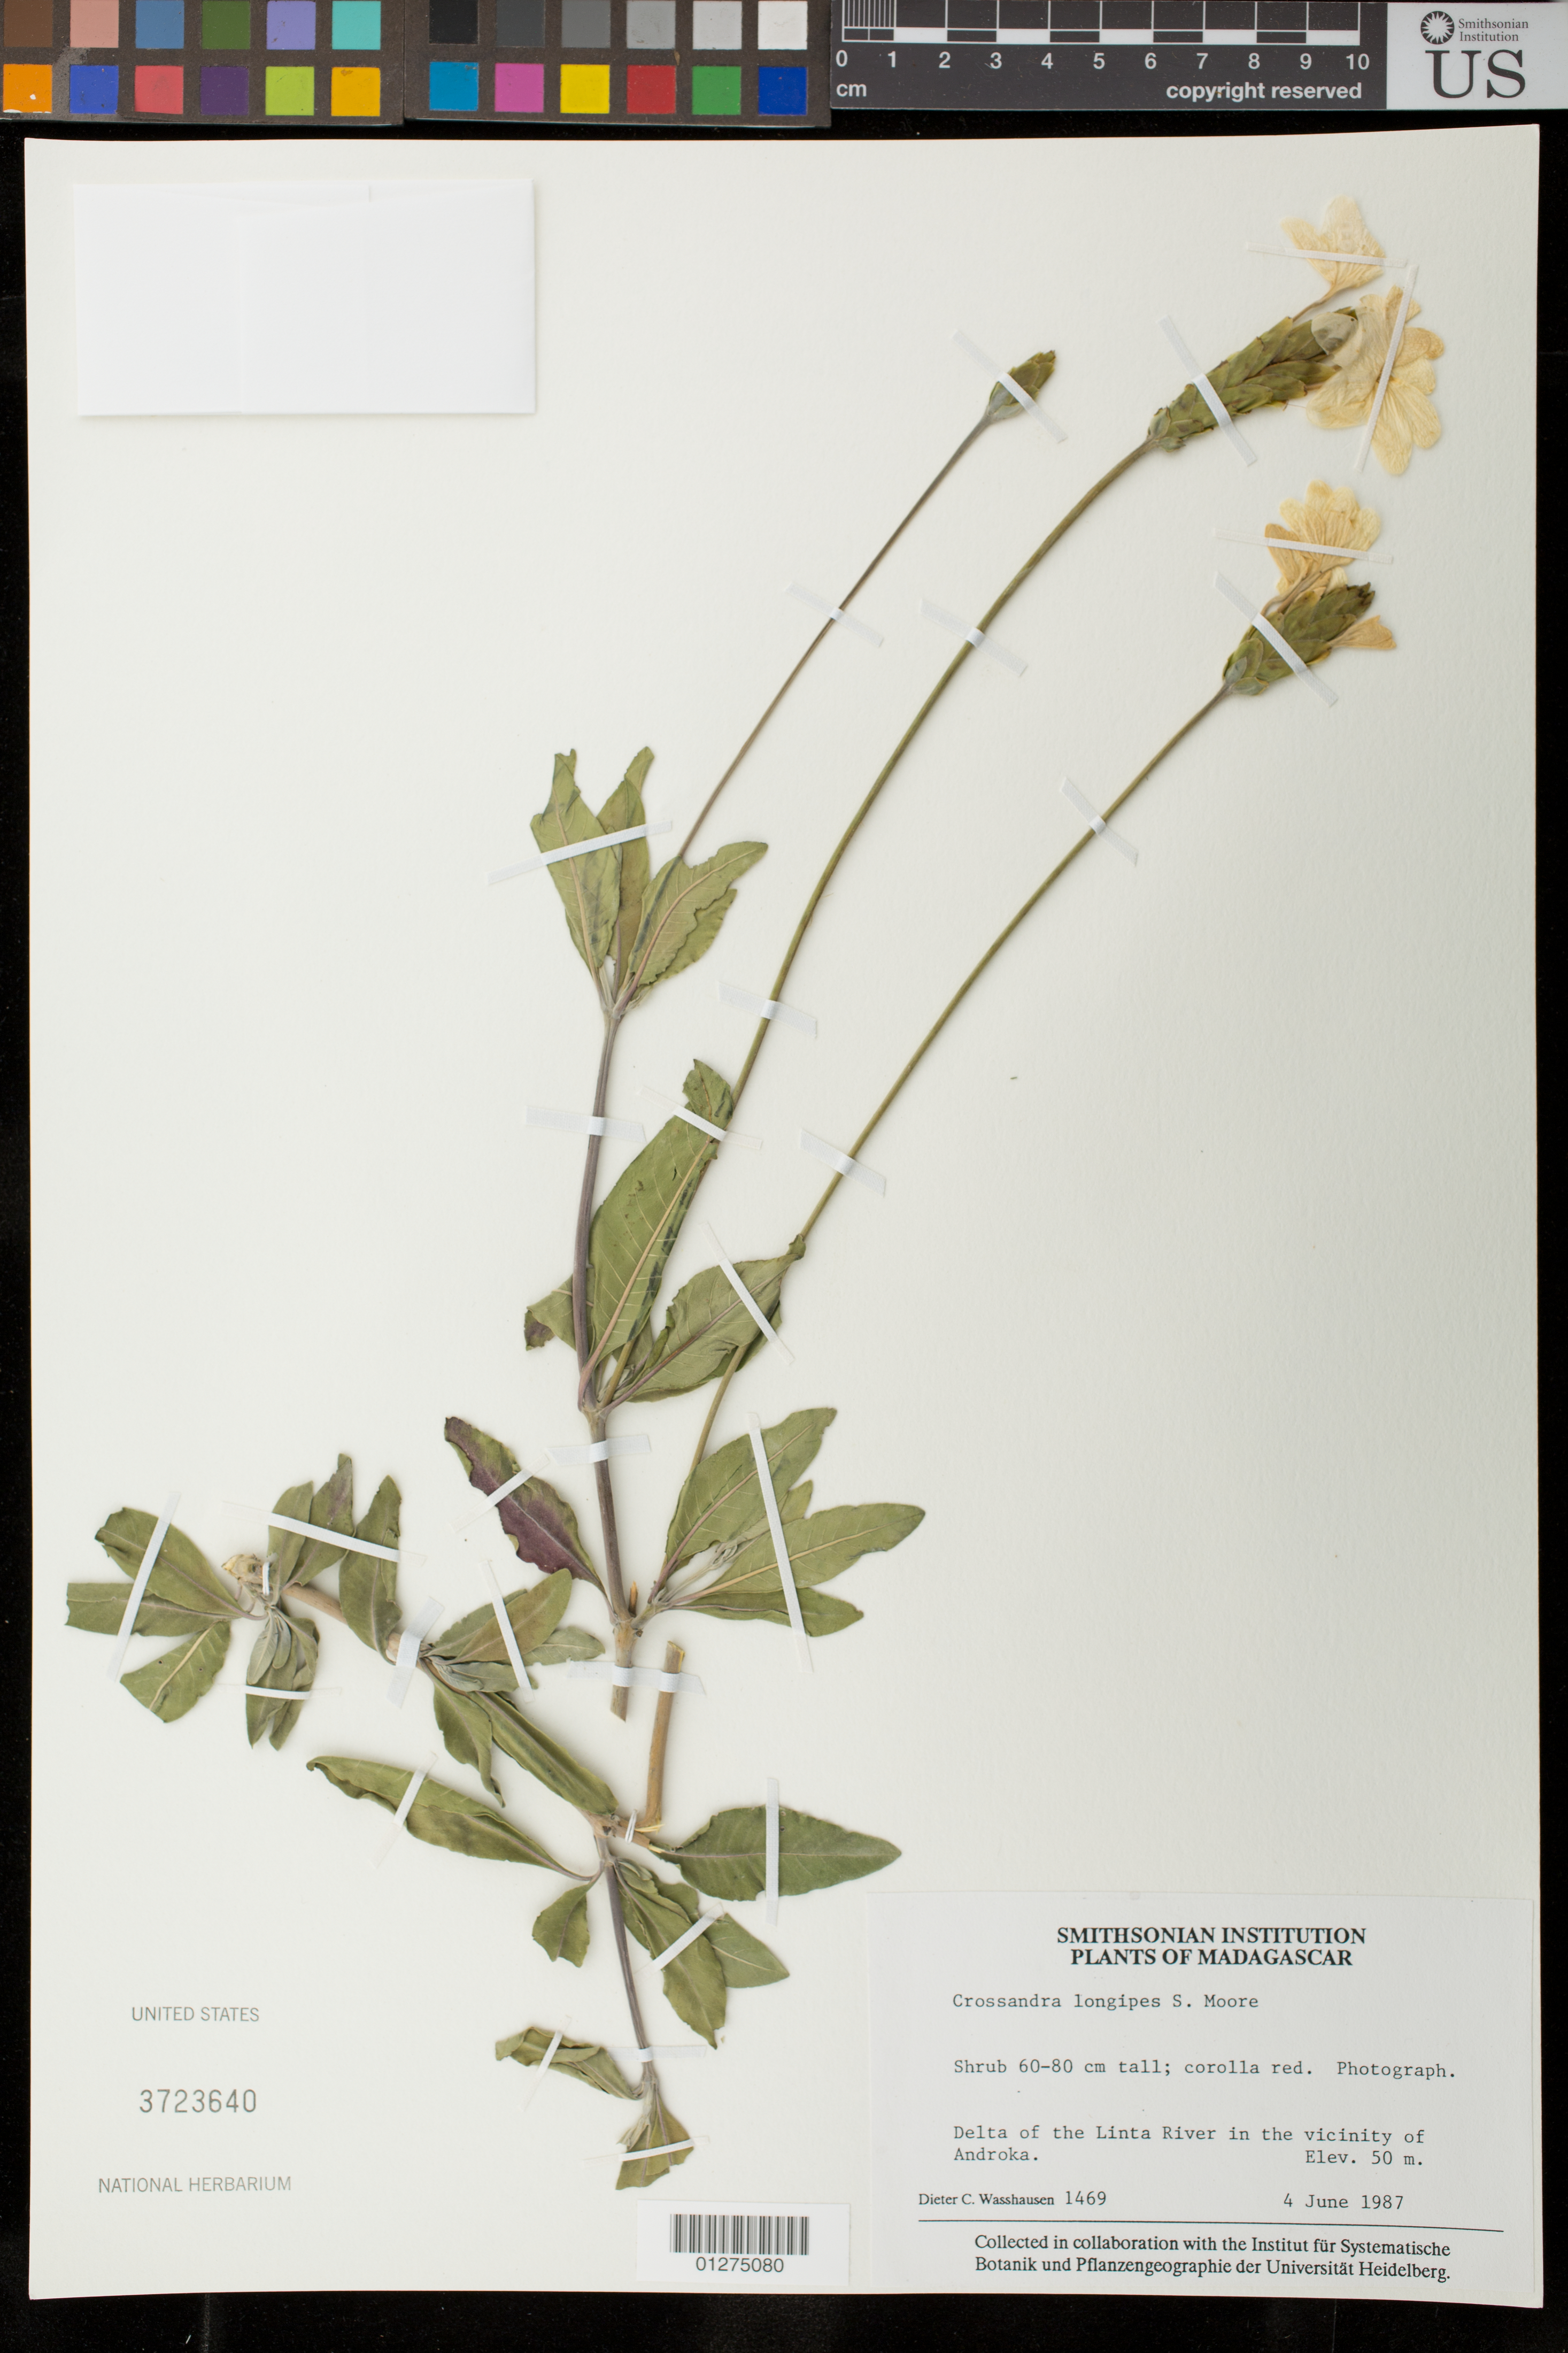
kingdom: Plantae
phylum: Tracheophyta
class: Magnoliopsida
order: Lamiales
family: Acanthaceae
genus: Crossandra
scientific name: Crossandra longipes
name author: S. Moore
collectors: D. C. Wasshausen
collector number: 1469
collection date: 1987-06-04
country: Madagascar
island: Madagascar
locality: Delta of the Linta River in the vicinity of Androka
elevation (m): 50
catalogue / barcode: US 3723640